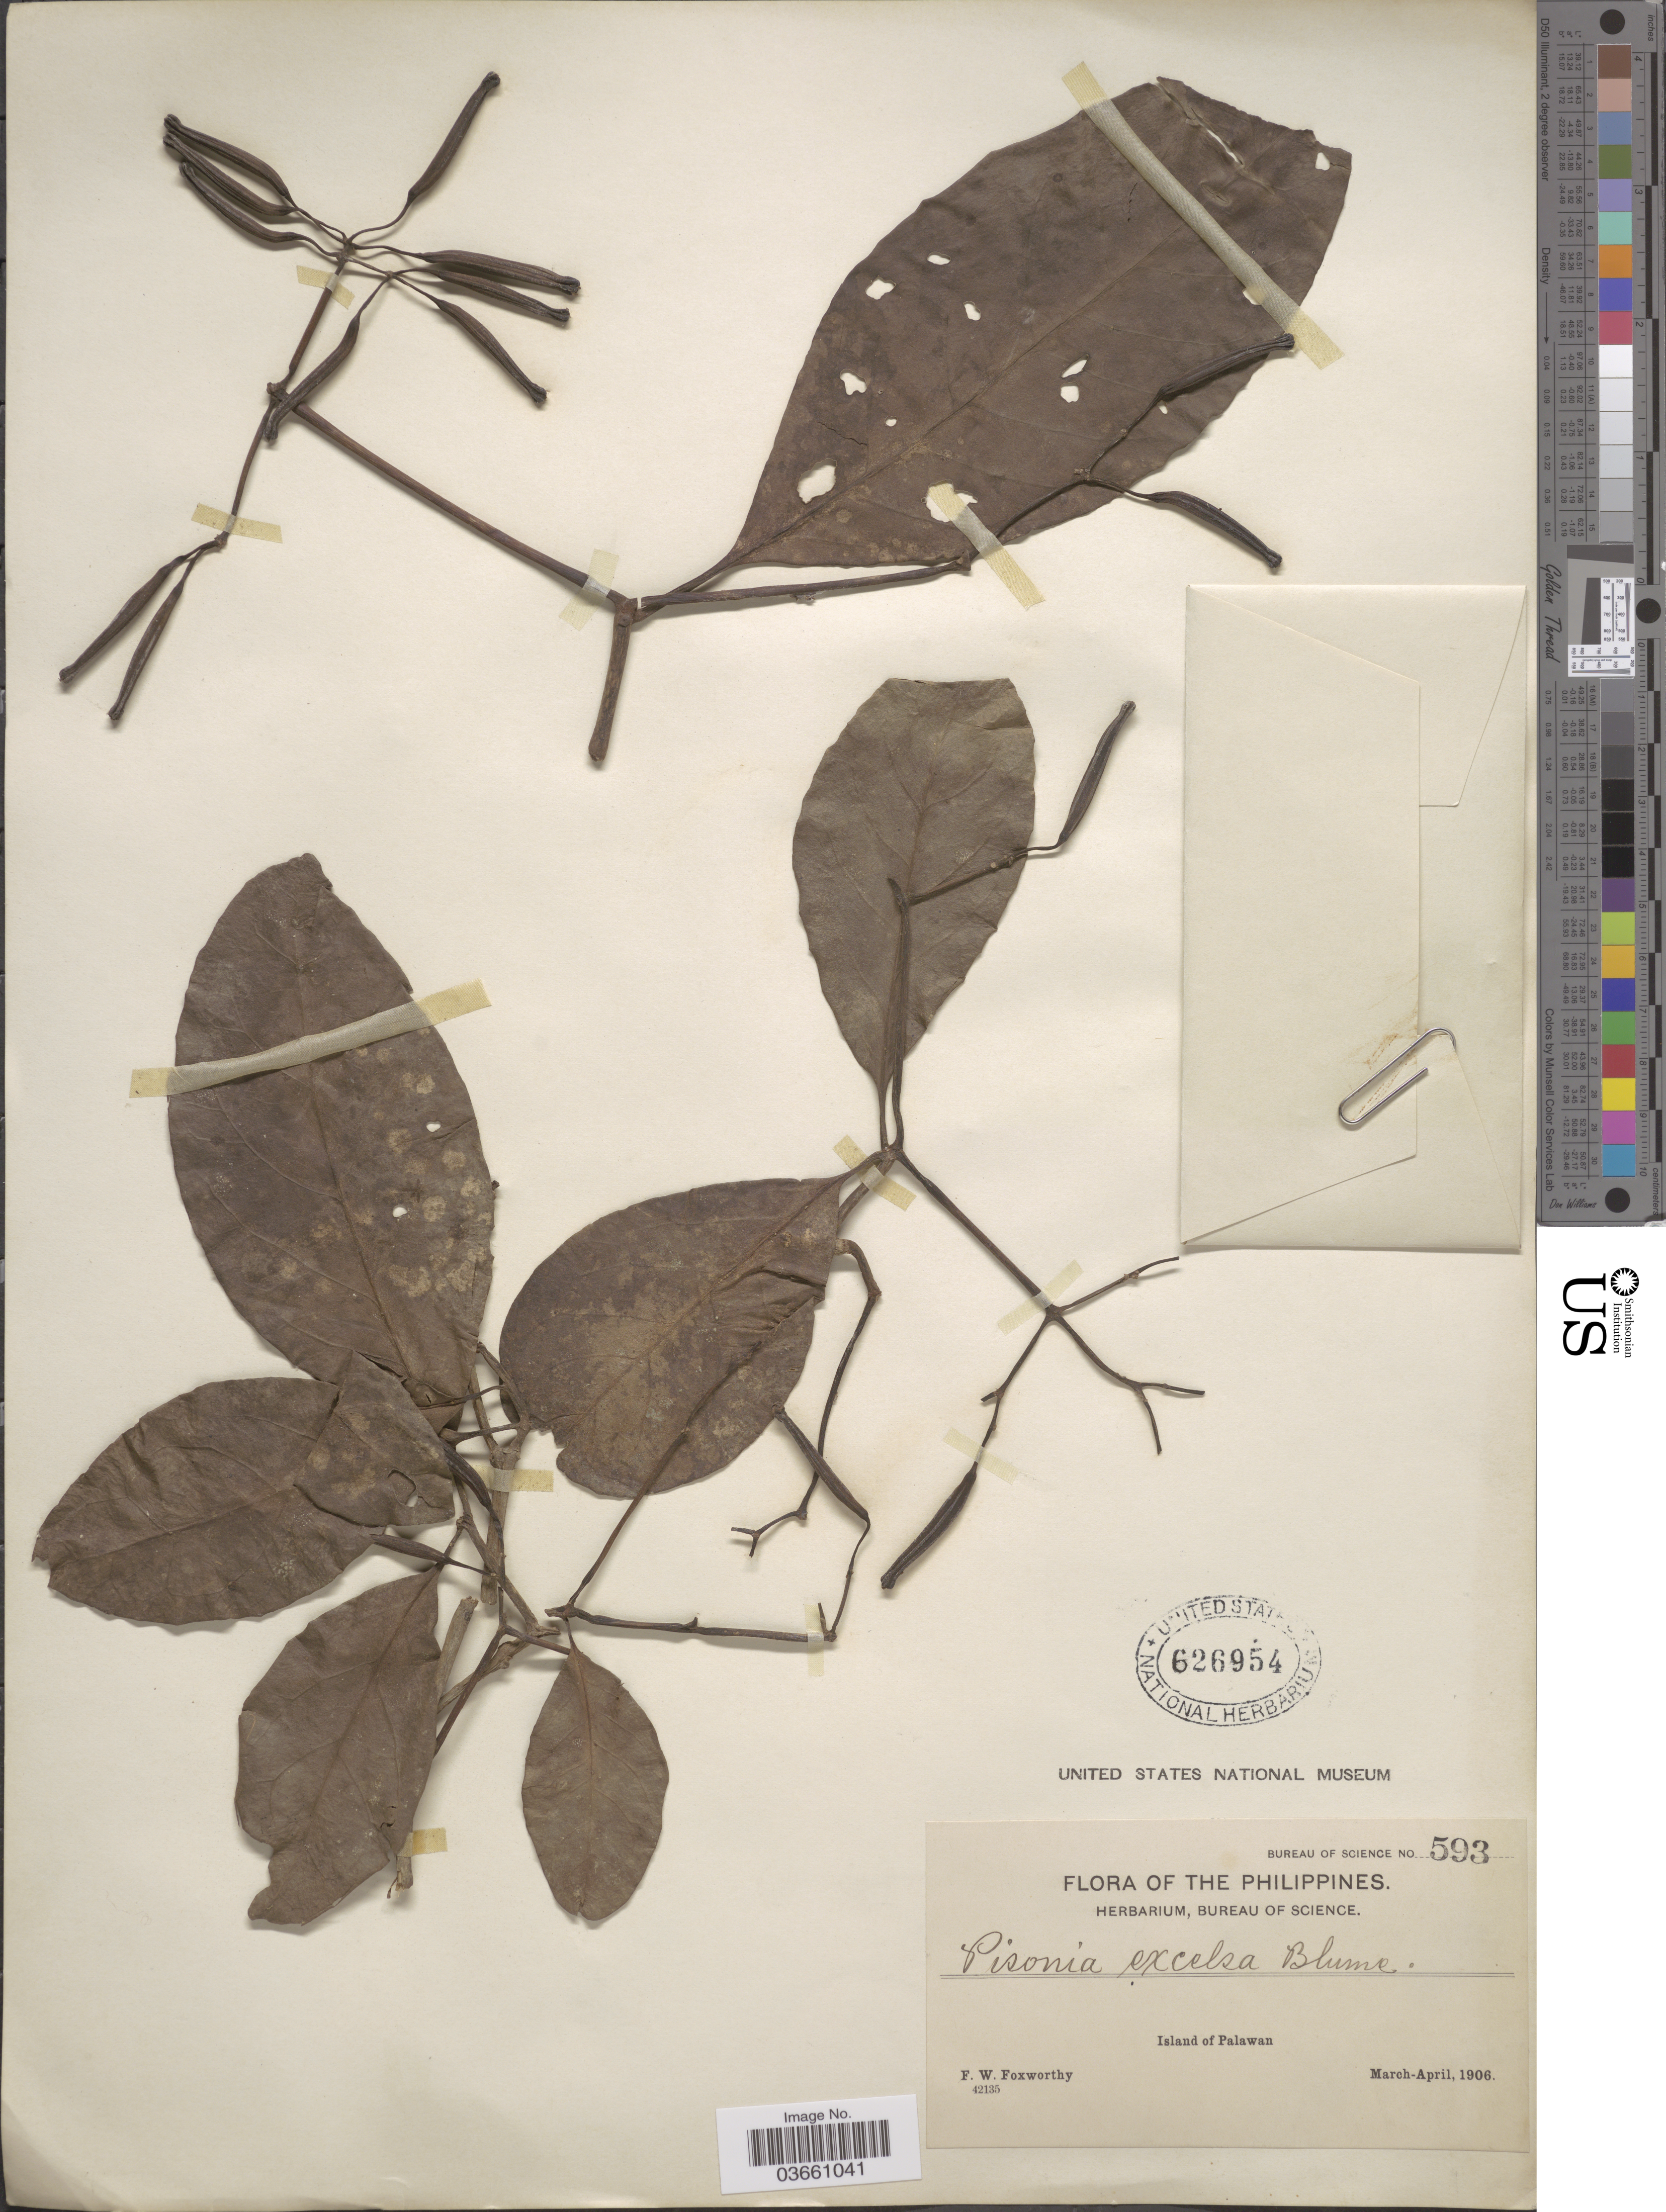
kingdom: Plantae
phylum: Tracheophyta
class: Magnoliopsida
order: Caryophyllales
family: Nyctaginaceae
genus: Pisonia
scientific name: Pisonia umbellifera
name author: (J.R. Forst. & G. Forst.) Seem.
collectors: F. W. Foxworthy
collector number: Bureau of Science 593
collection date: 1906-03/1906-04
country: Philippines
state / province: Mimaropa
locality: Island of Palawan.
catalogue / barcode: US 626954